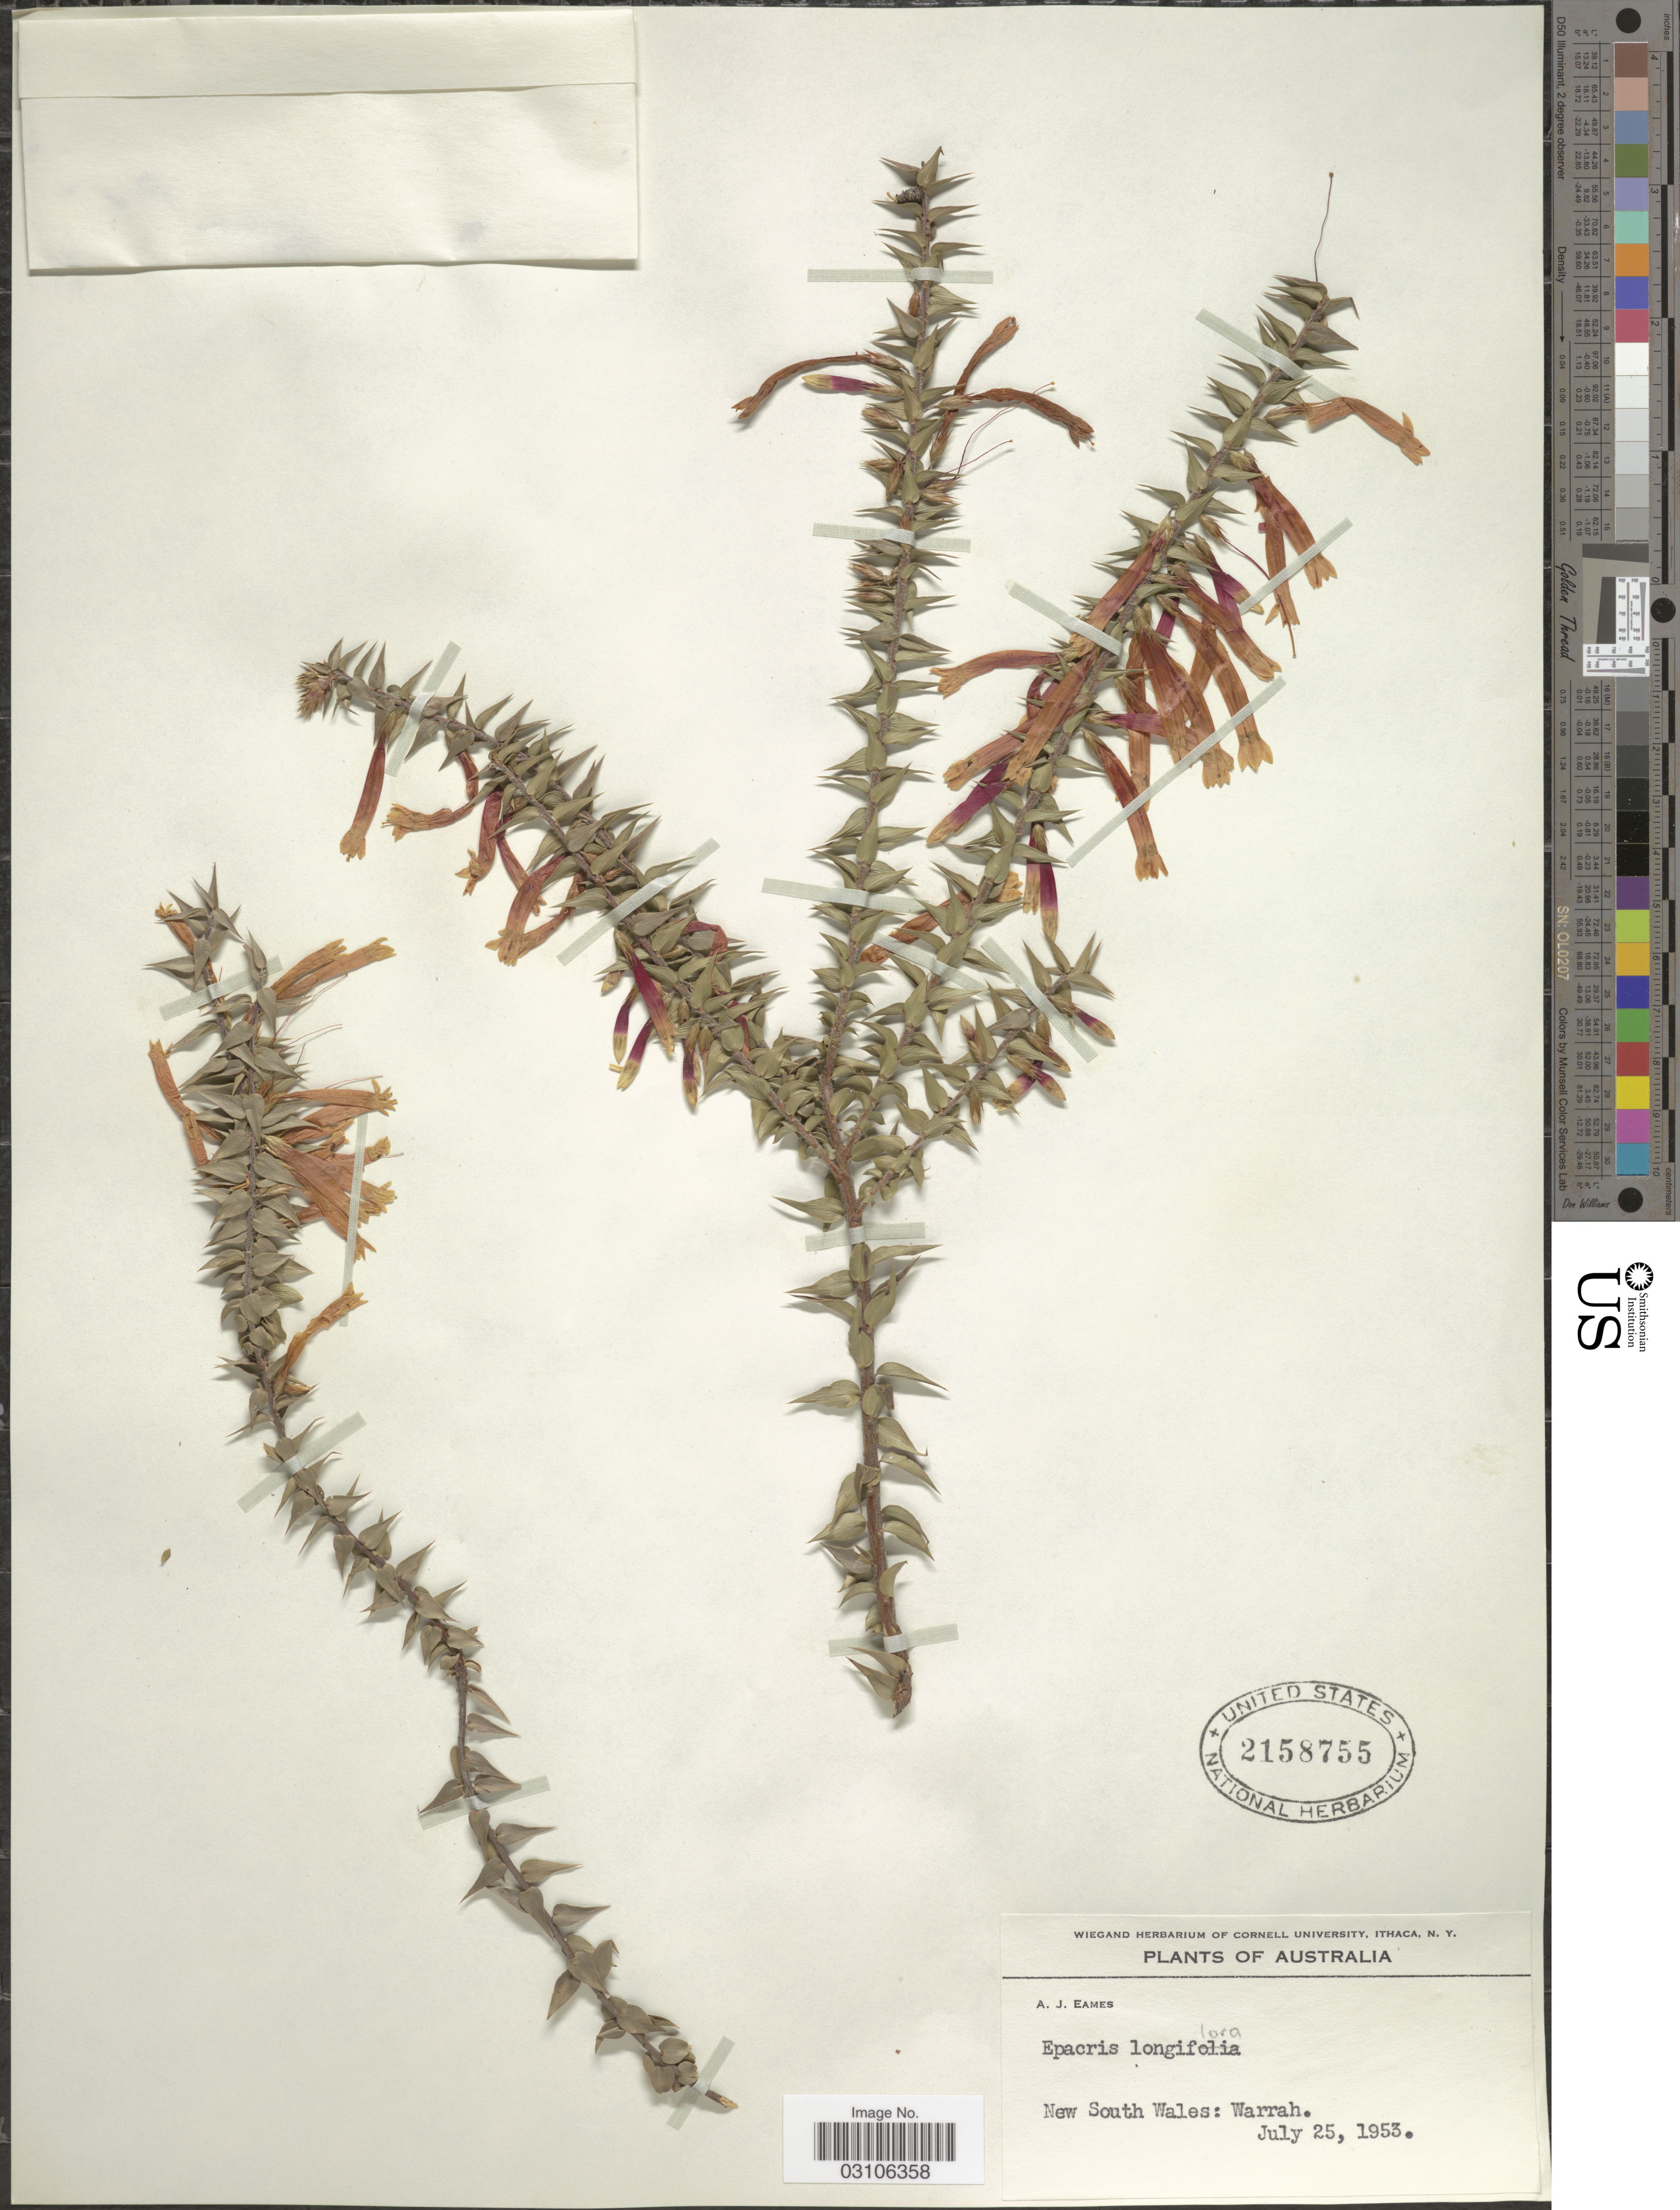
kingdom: Plantae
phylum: Tracheophyta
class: Magnoliopsida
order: Ericales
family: Ericaceae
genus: Epacris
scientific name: Epacris longiflora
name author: Cav.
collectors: A. J. Eames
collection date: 1953-07-25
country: Australia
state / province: New South Wales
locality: Warrah.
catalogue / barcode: US 2158755